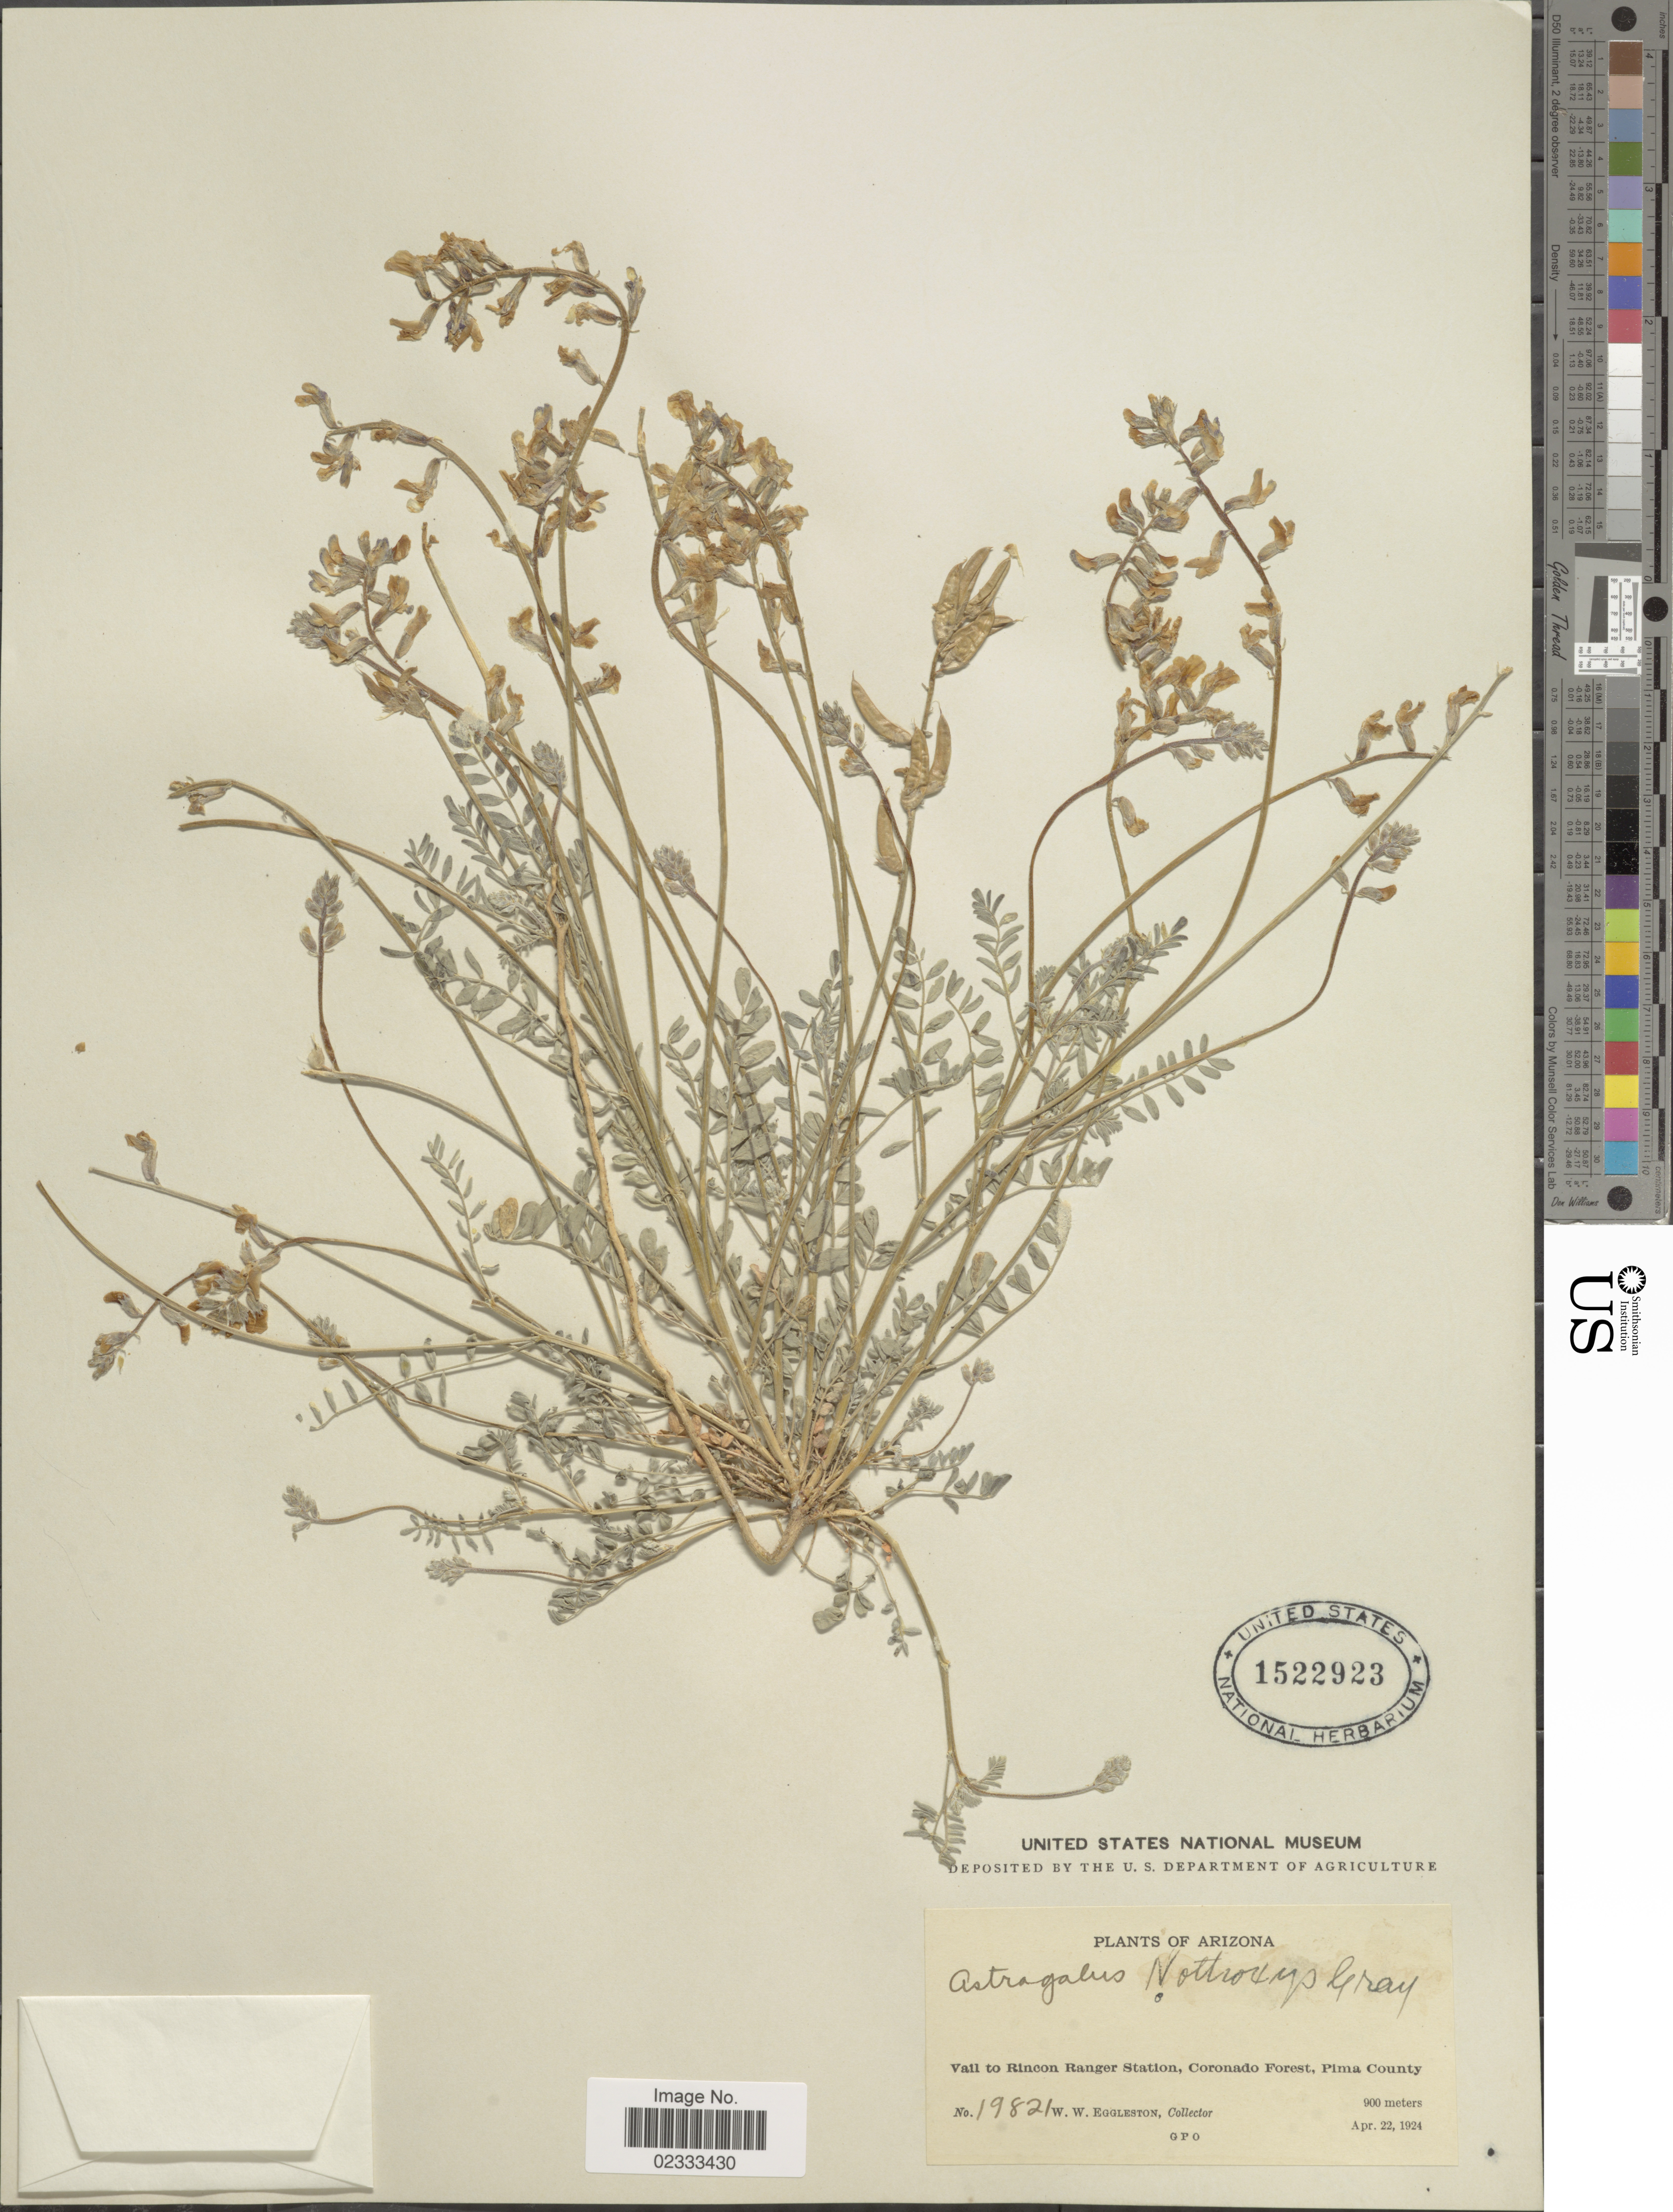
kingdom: Plantae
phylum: Tracheophyta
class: Magnoliopsida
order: Fabales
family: Fabaceae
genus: Astragalus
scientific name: Astragalus nothoxys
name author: A. Gray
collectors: W. W. Eggleston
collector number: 19821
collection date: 1924-04-22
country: United States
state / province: Arizona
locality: Vail to Rincon Ranger Station, Coronado Forest, Pima County.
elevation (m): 900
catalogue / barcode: US 1522923